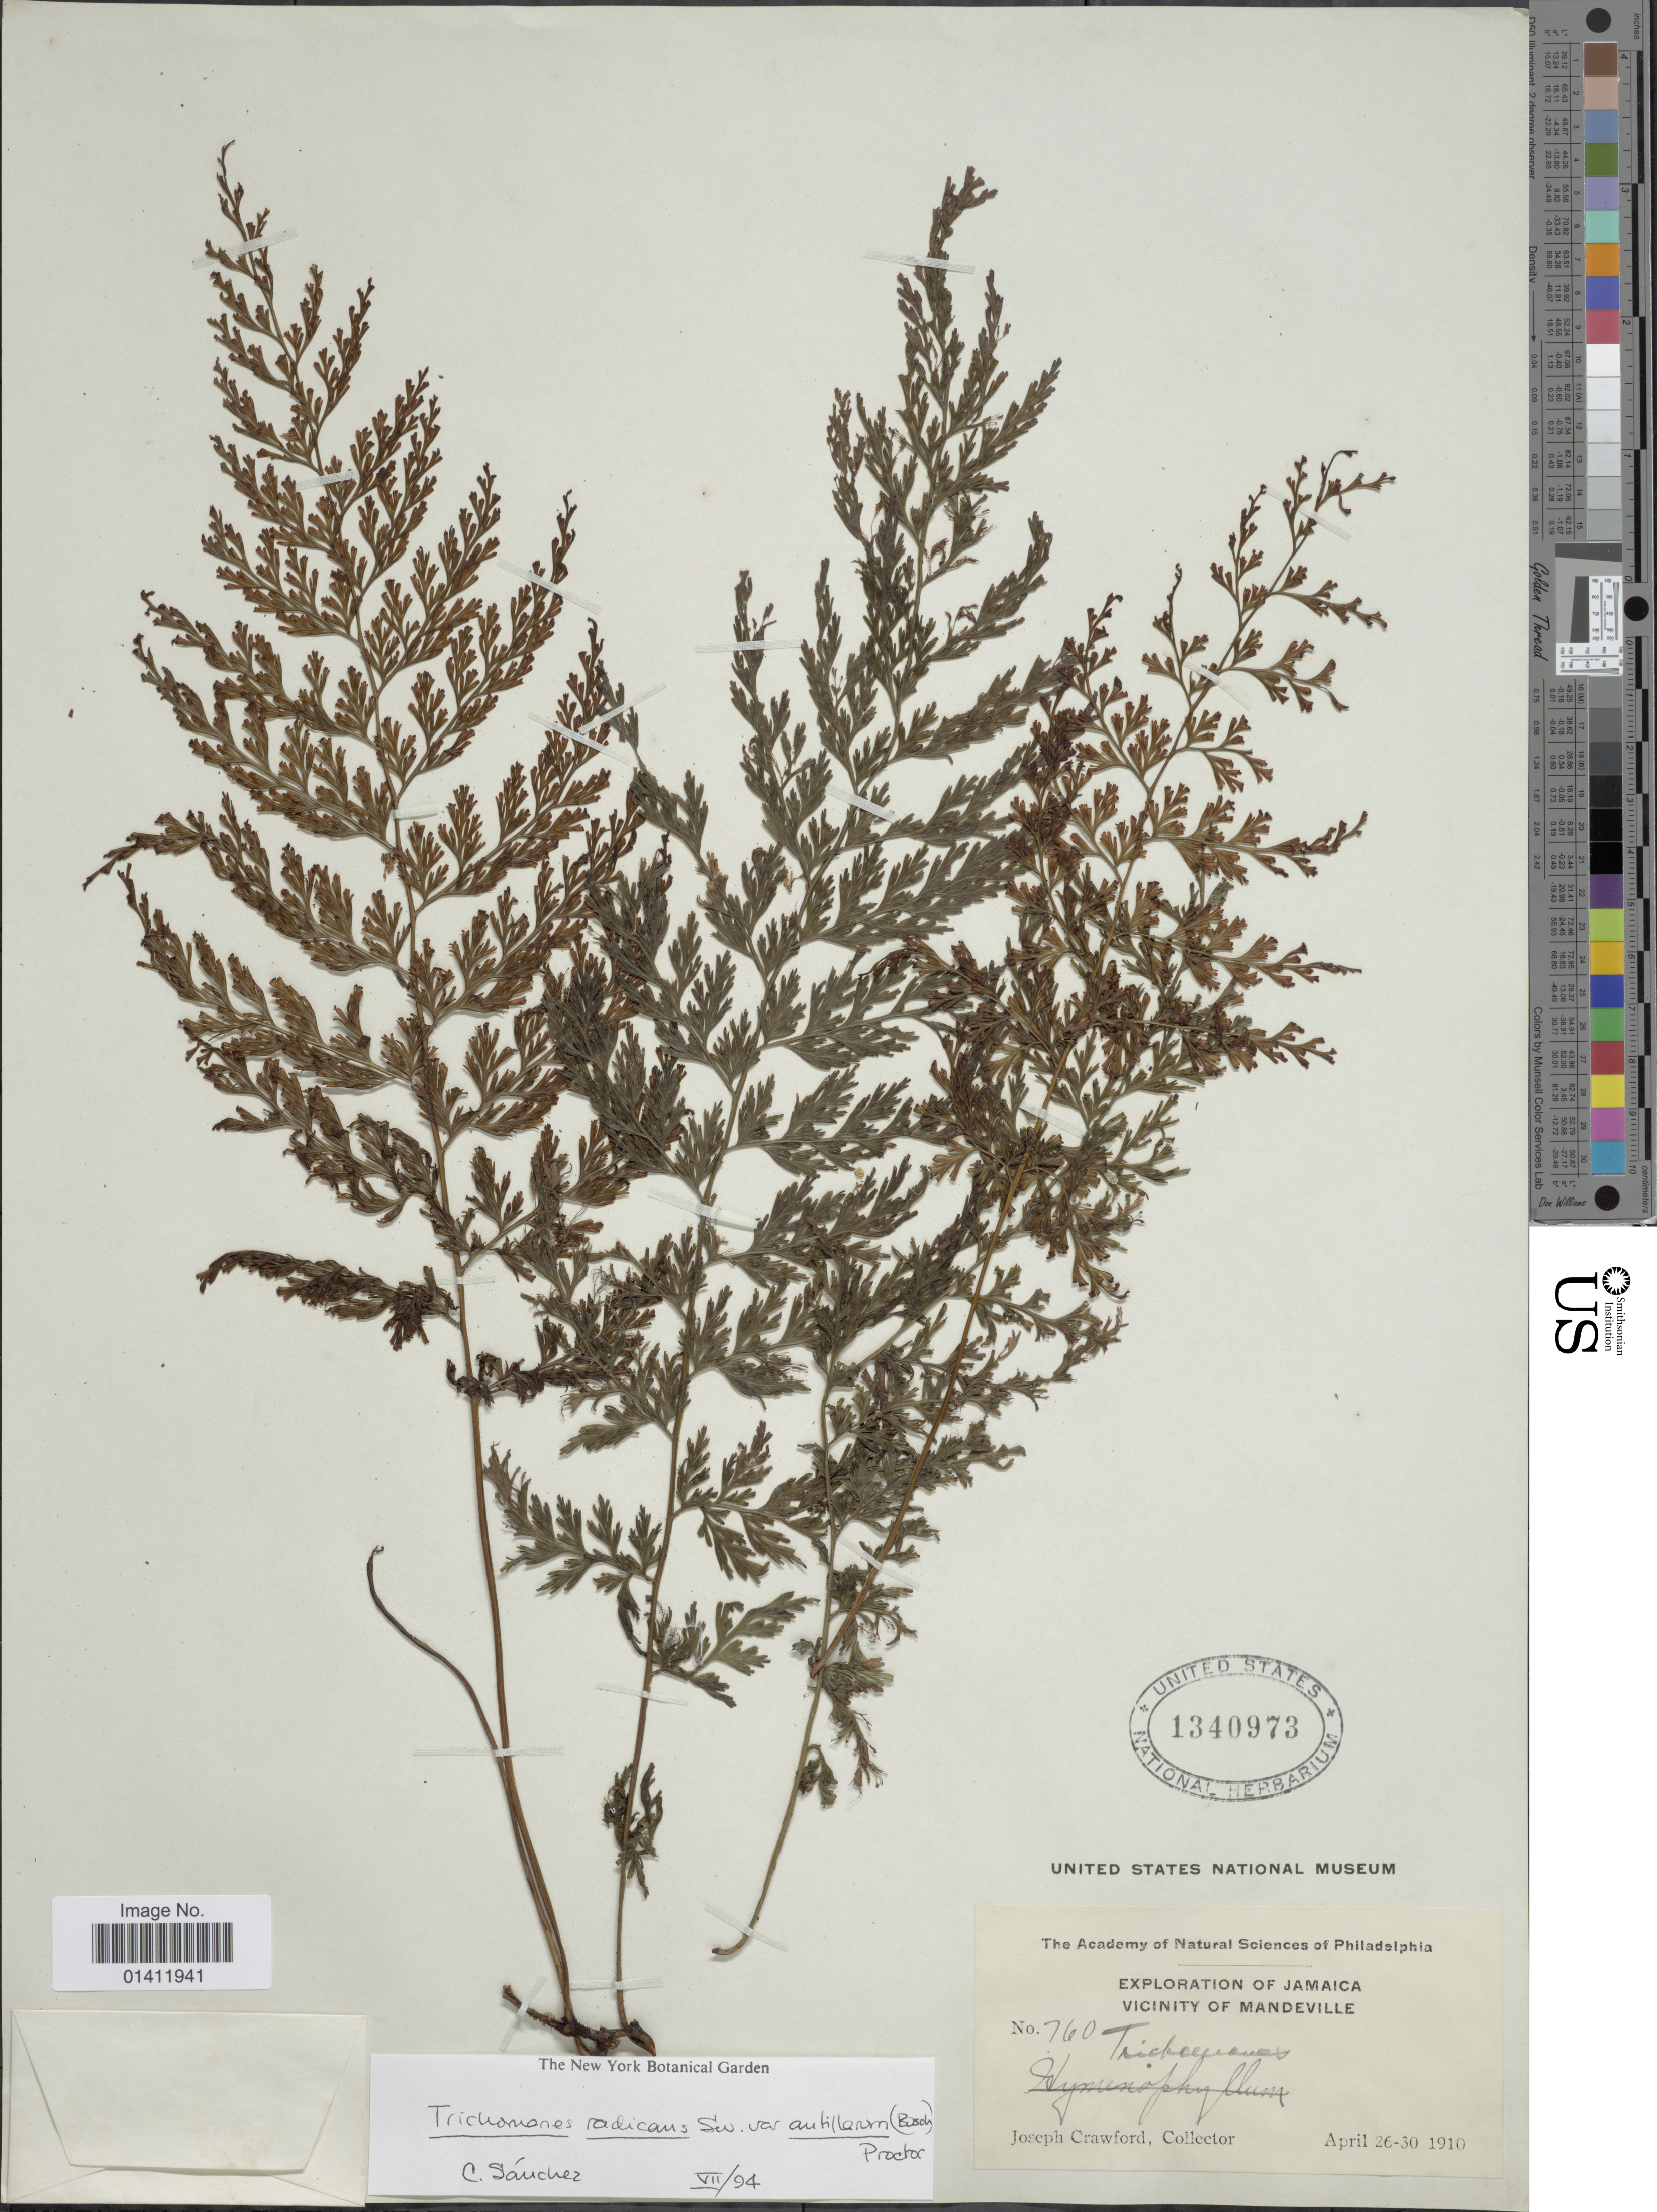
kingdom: Plantae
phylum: Tracheophyta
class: Polypodiopsida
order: Hymenophyllales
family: Hymenophyllaceae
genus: Vandenboschia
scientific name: Vandenboschia radicans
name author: (Sw.) Copel.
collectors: J. Crawford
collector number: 760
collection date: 1910-04-26/1910-04-30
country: Jamaica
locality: Vicinity of Mandeville.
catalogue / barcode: US 1340973